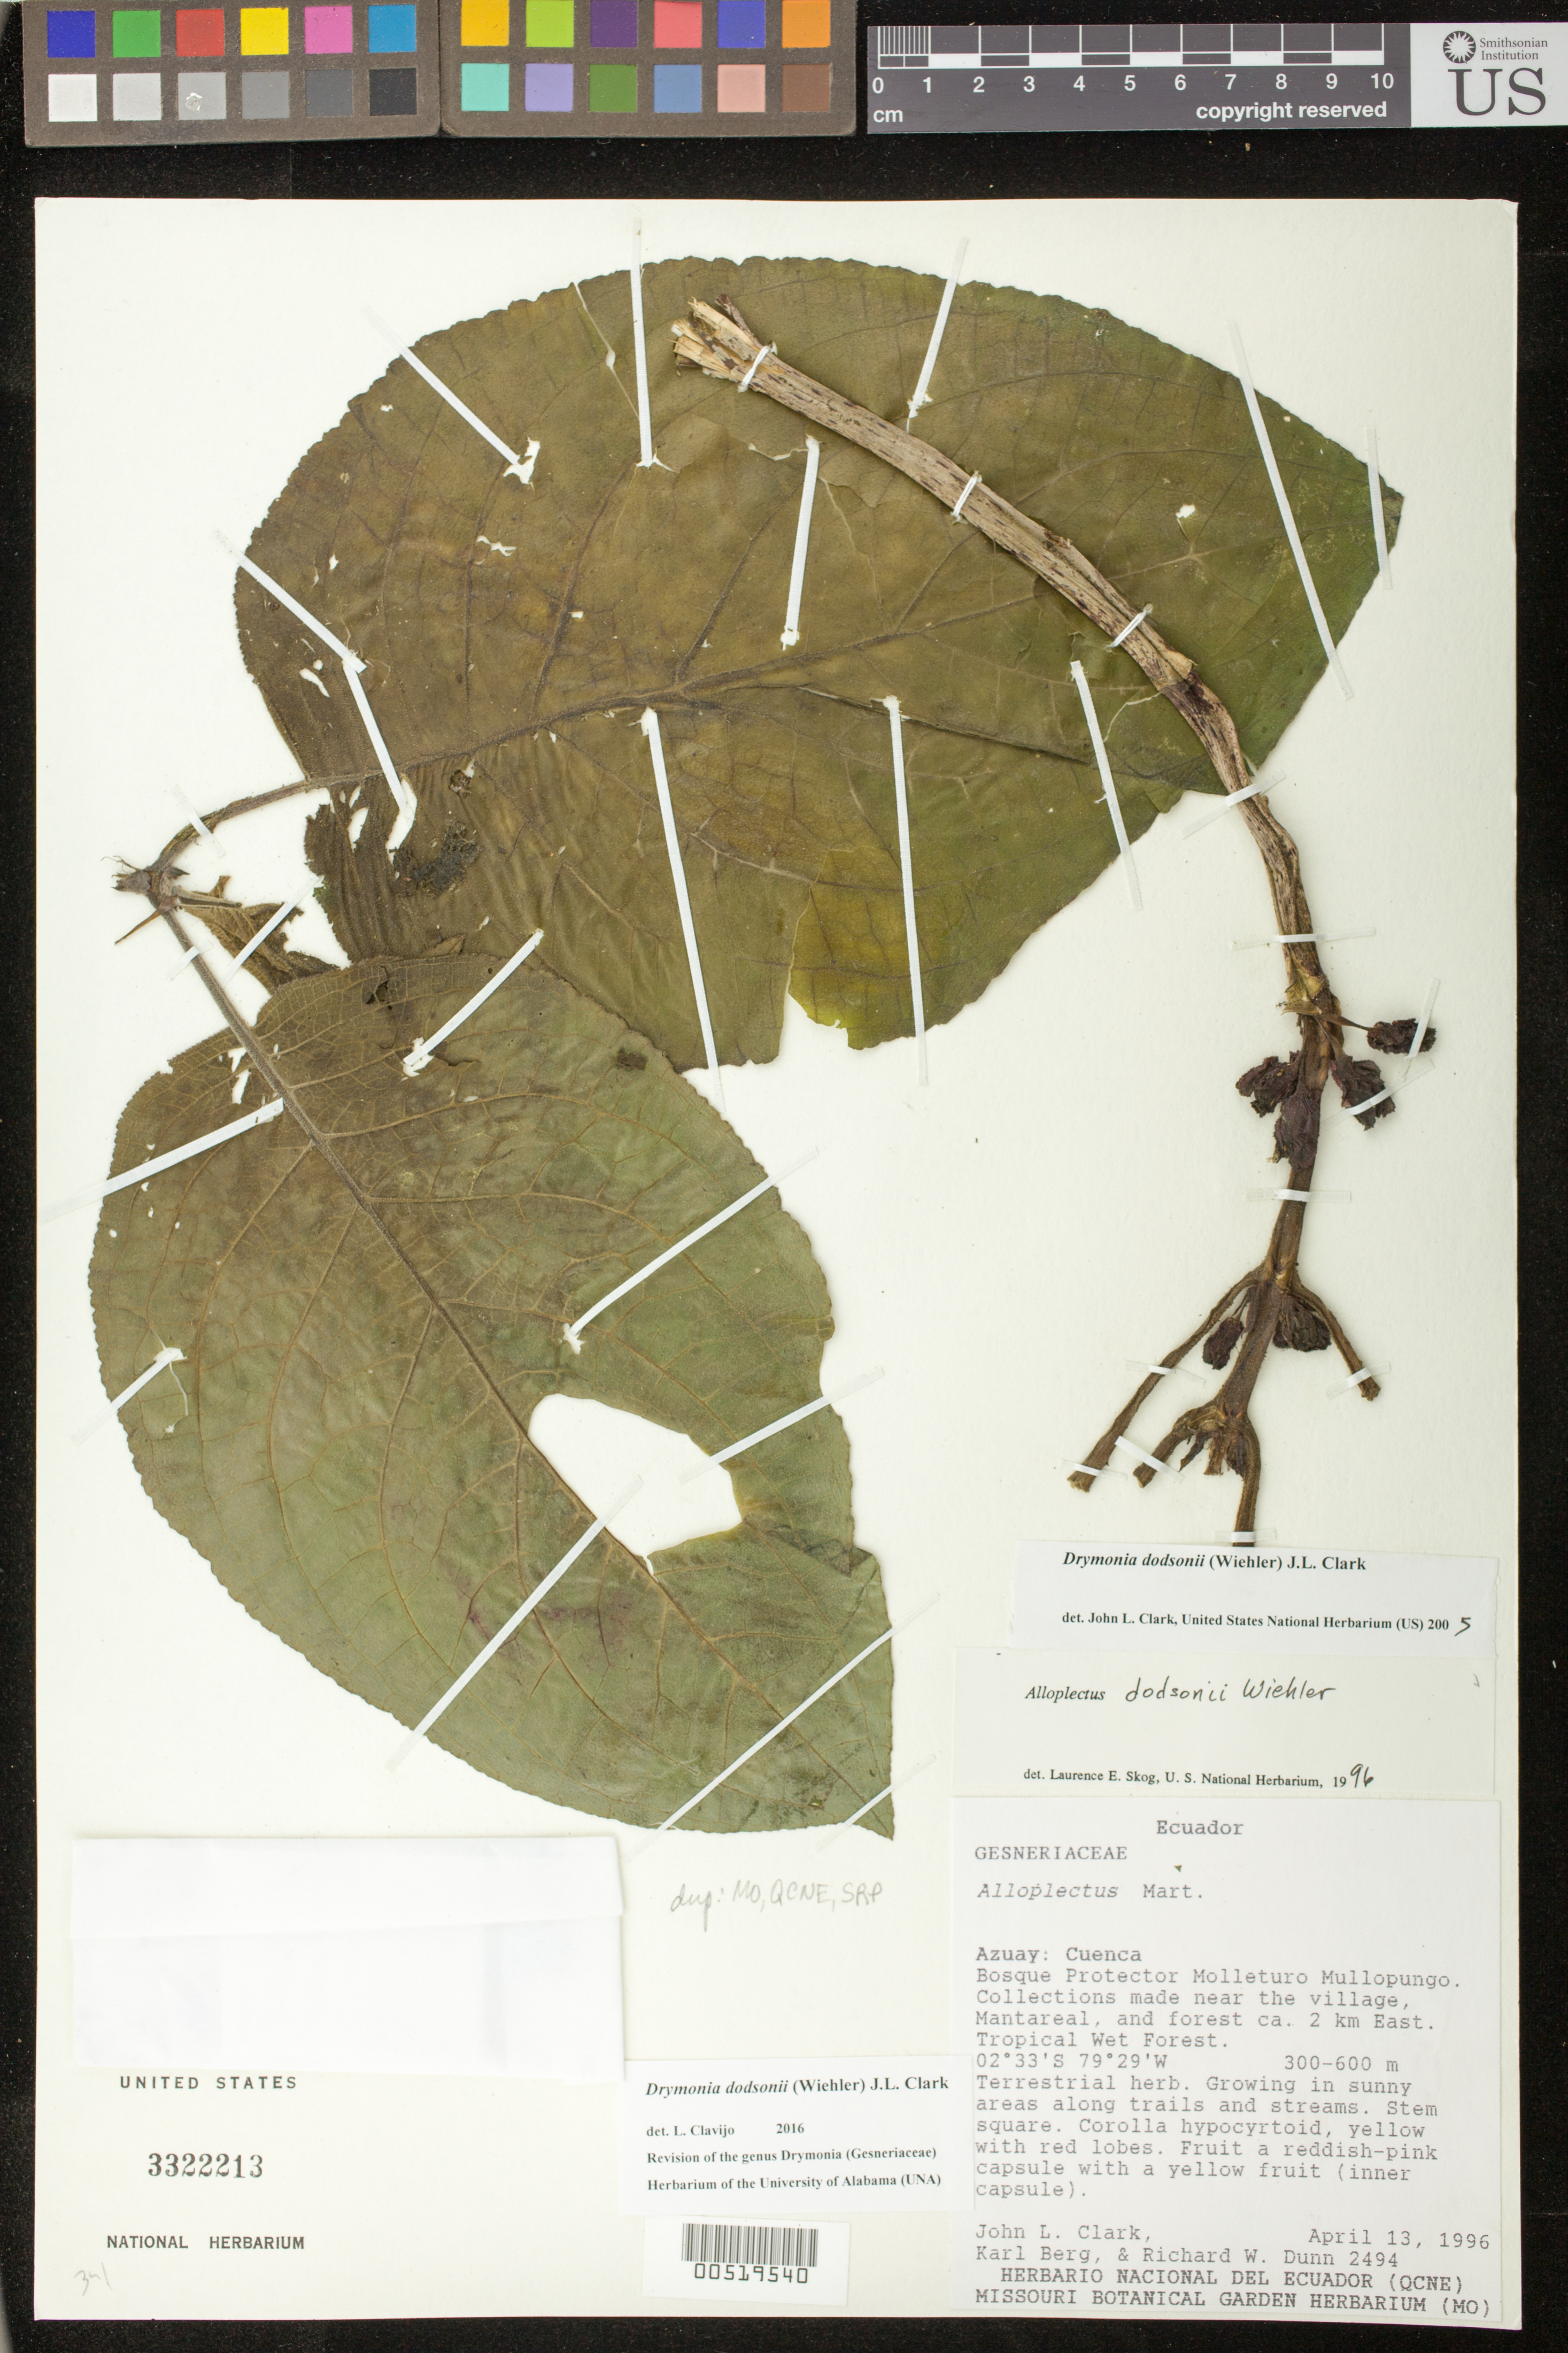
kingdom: Plantae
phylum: Tracheophyta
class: Magnoliopsida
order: Lamiales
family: Gesneriaceae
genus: Drymonia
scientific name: Drymonia dodsonii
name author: (Wiehler) J.L. Clark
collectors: J. L. Clark, K. Berg & R. Dunn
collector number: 2494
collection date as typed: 13 Apr 1996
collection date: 1996-04-13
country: Ecuador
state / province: Azuay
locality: Cuenca: Bosque Protector Molleturo Mullopungo, near the village, Mantareal and forest ca. 2 km E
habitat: Tropical wet forest; in sunny areas along trails and streams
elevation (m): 300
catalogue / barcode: US 3322213